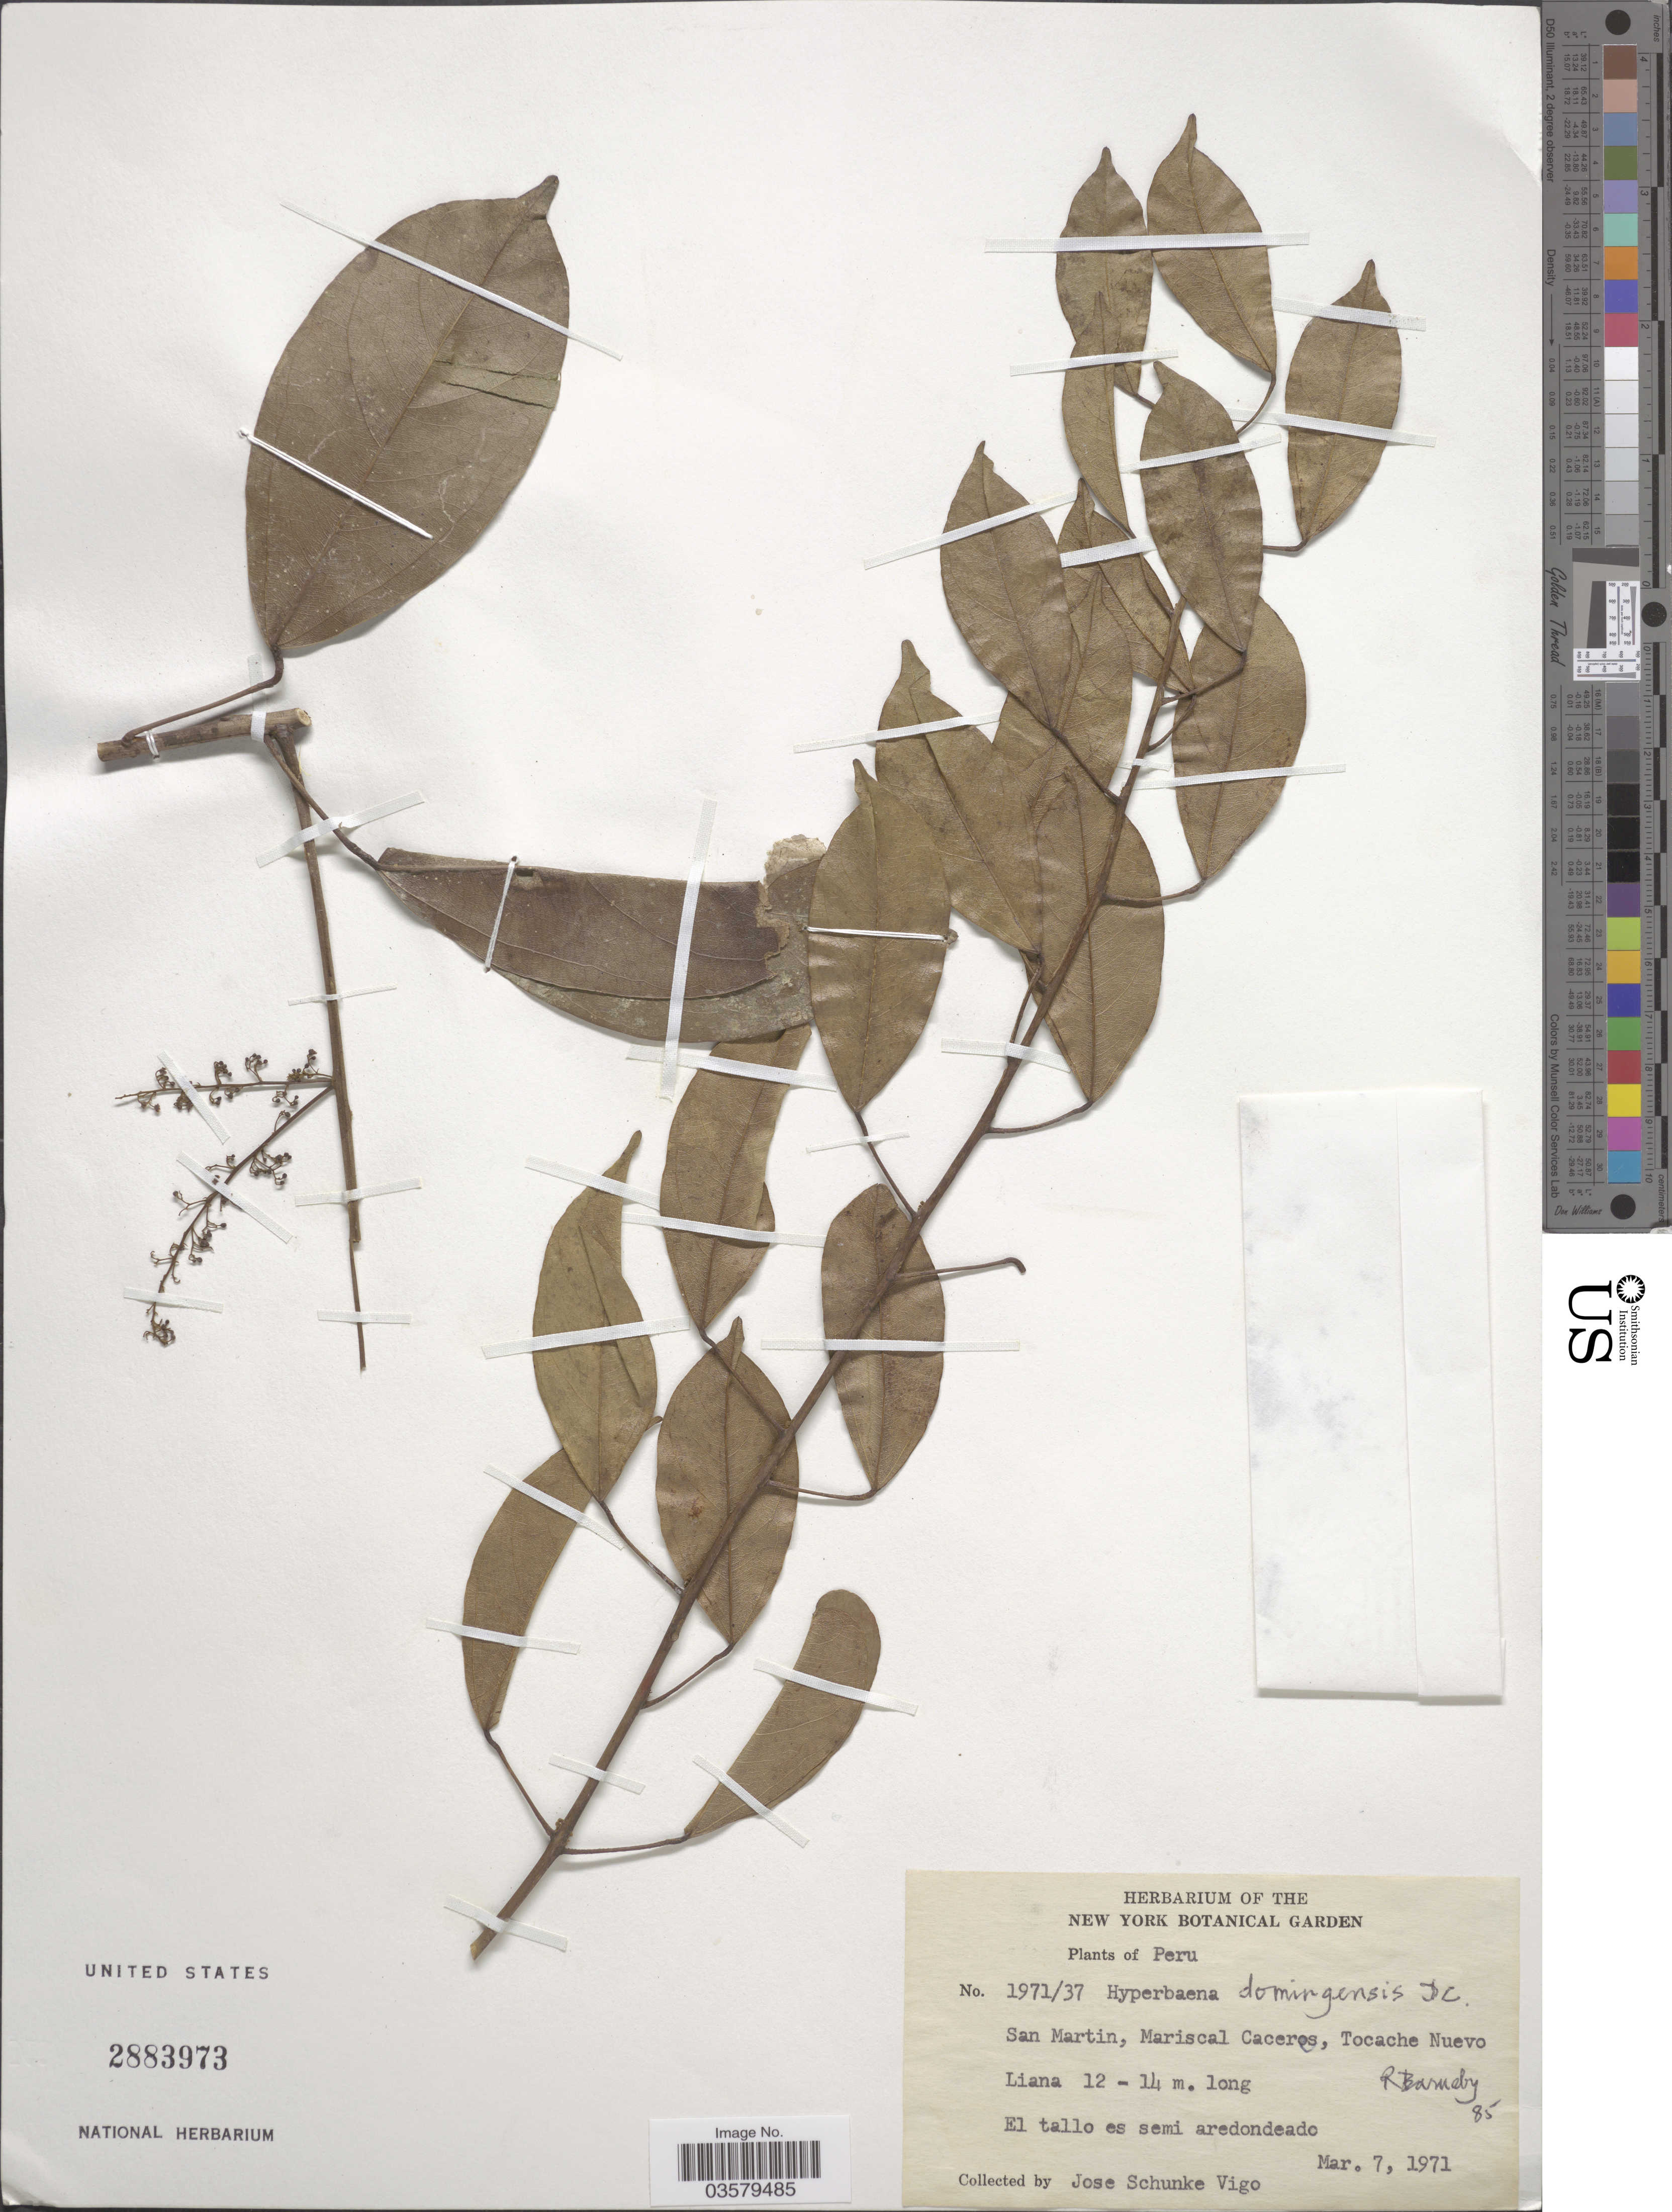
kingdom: Plantae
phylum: Tracheophyta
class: Magnoliopsida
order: Ranunculales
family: Menispermaceae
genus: Hyperbaena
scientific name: Hyperbaena domingensis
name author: (DC.) Benth.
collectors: J. Schunke Vigo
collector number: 1971/37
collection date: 1971-03-07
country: Peru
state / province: San Martín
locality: Mariscal Caceres, Tocache Nuevo.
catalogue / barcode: US 2883973